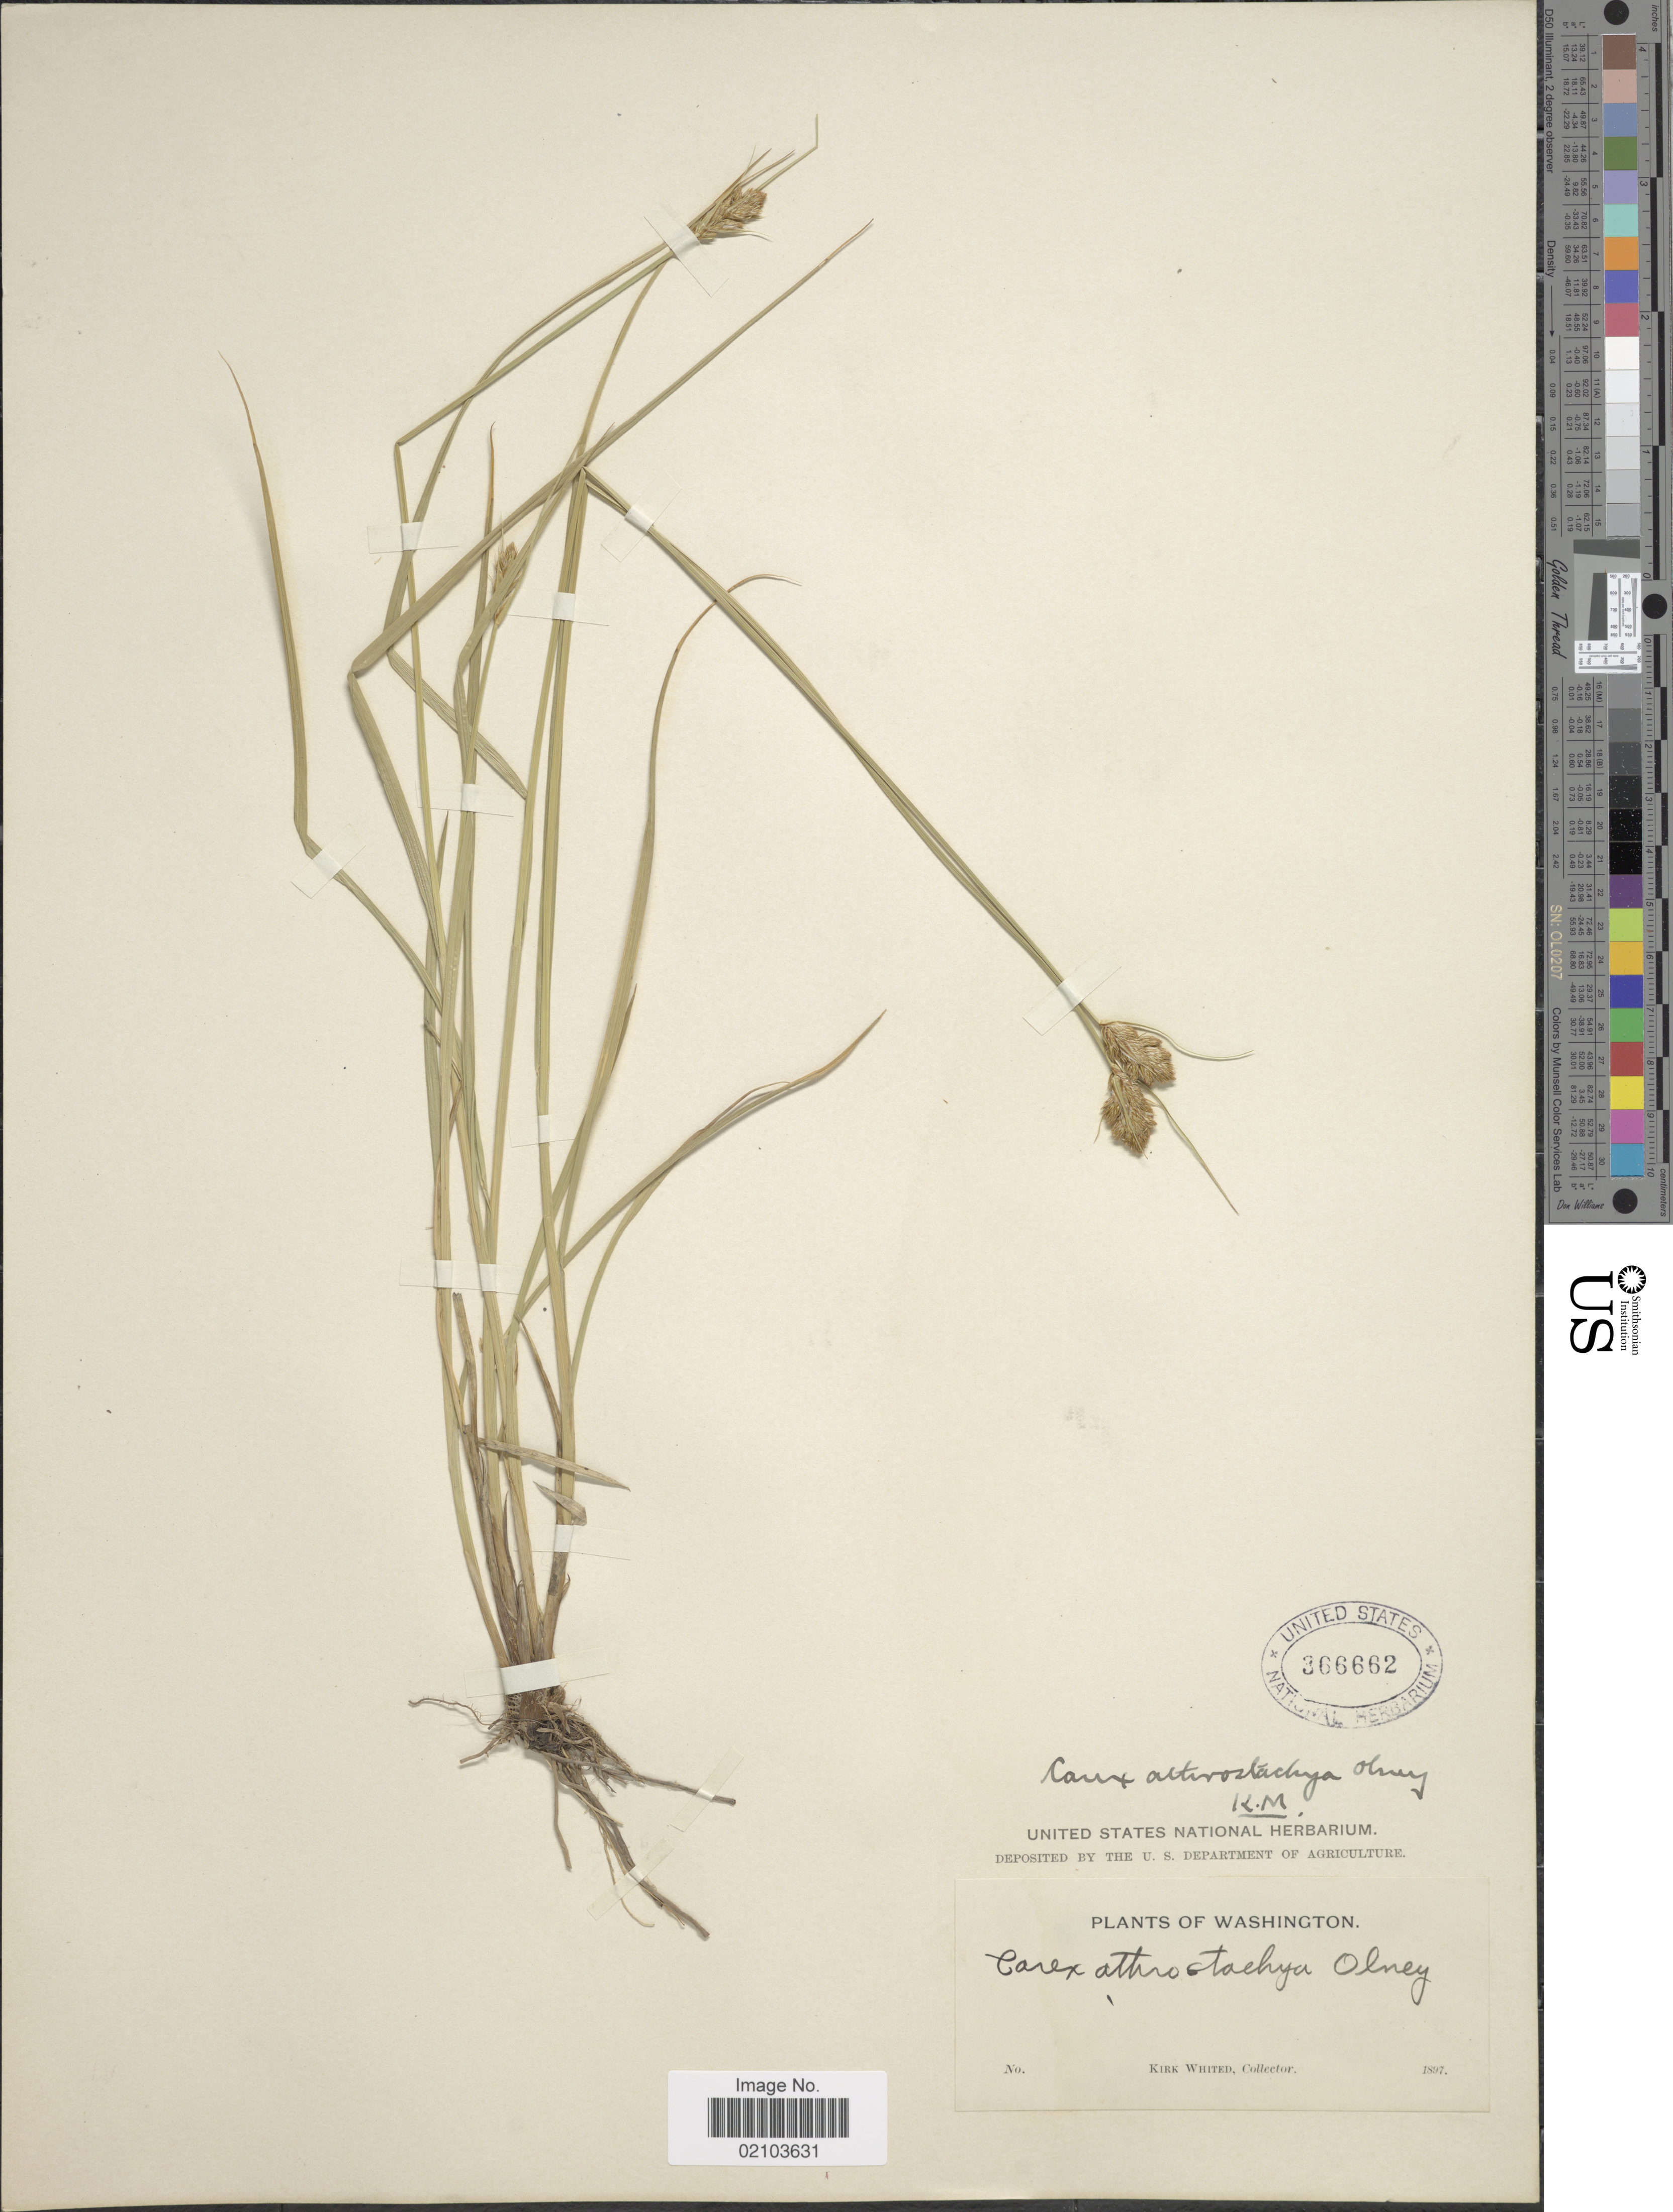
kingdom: Plantae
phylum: Tracheophyta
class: Liliopsida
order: Poales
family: Cyperaceae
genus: Carex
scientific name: Carex athrostachya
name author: Olney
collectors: K. Whited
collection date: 1897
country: United States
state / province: Washington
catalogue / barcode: US 366662